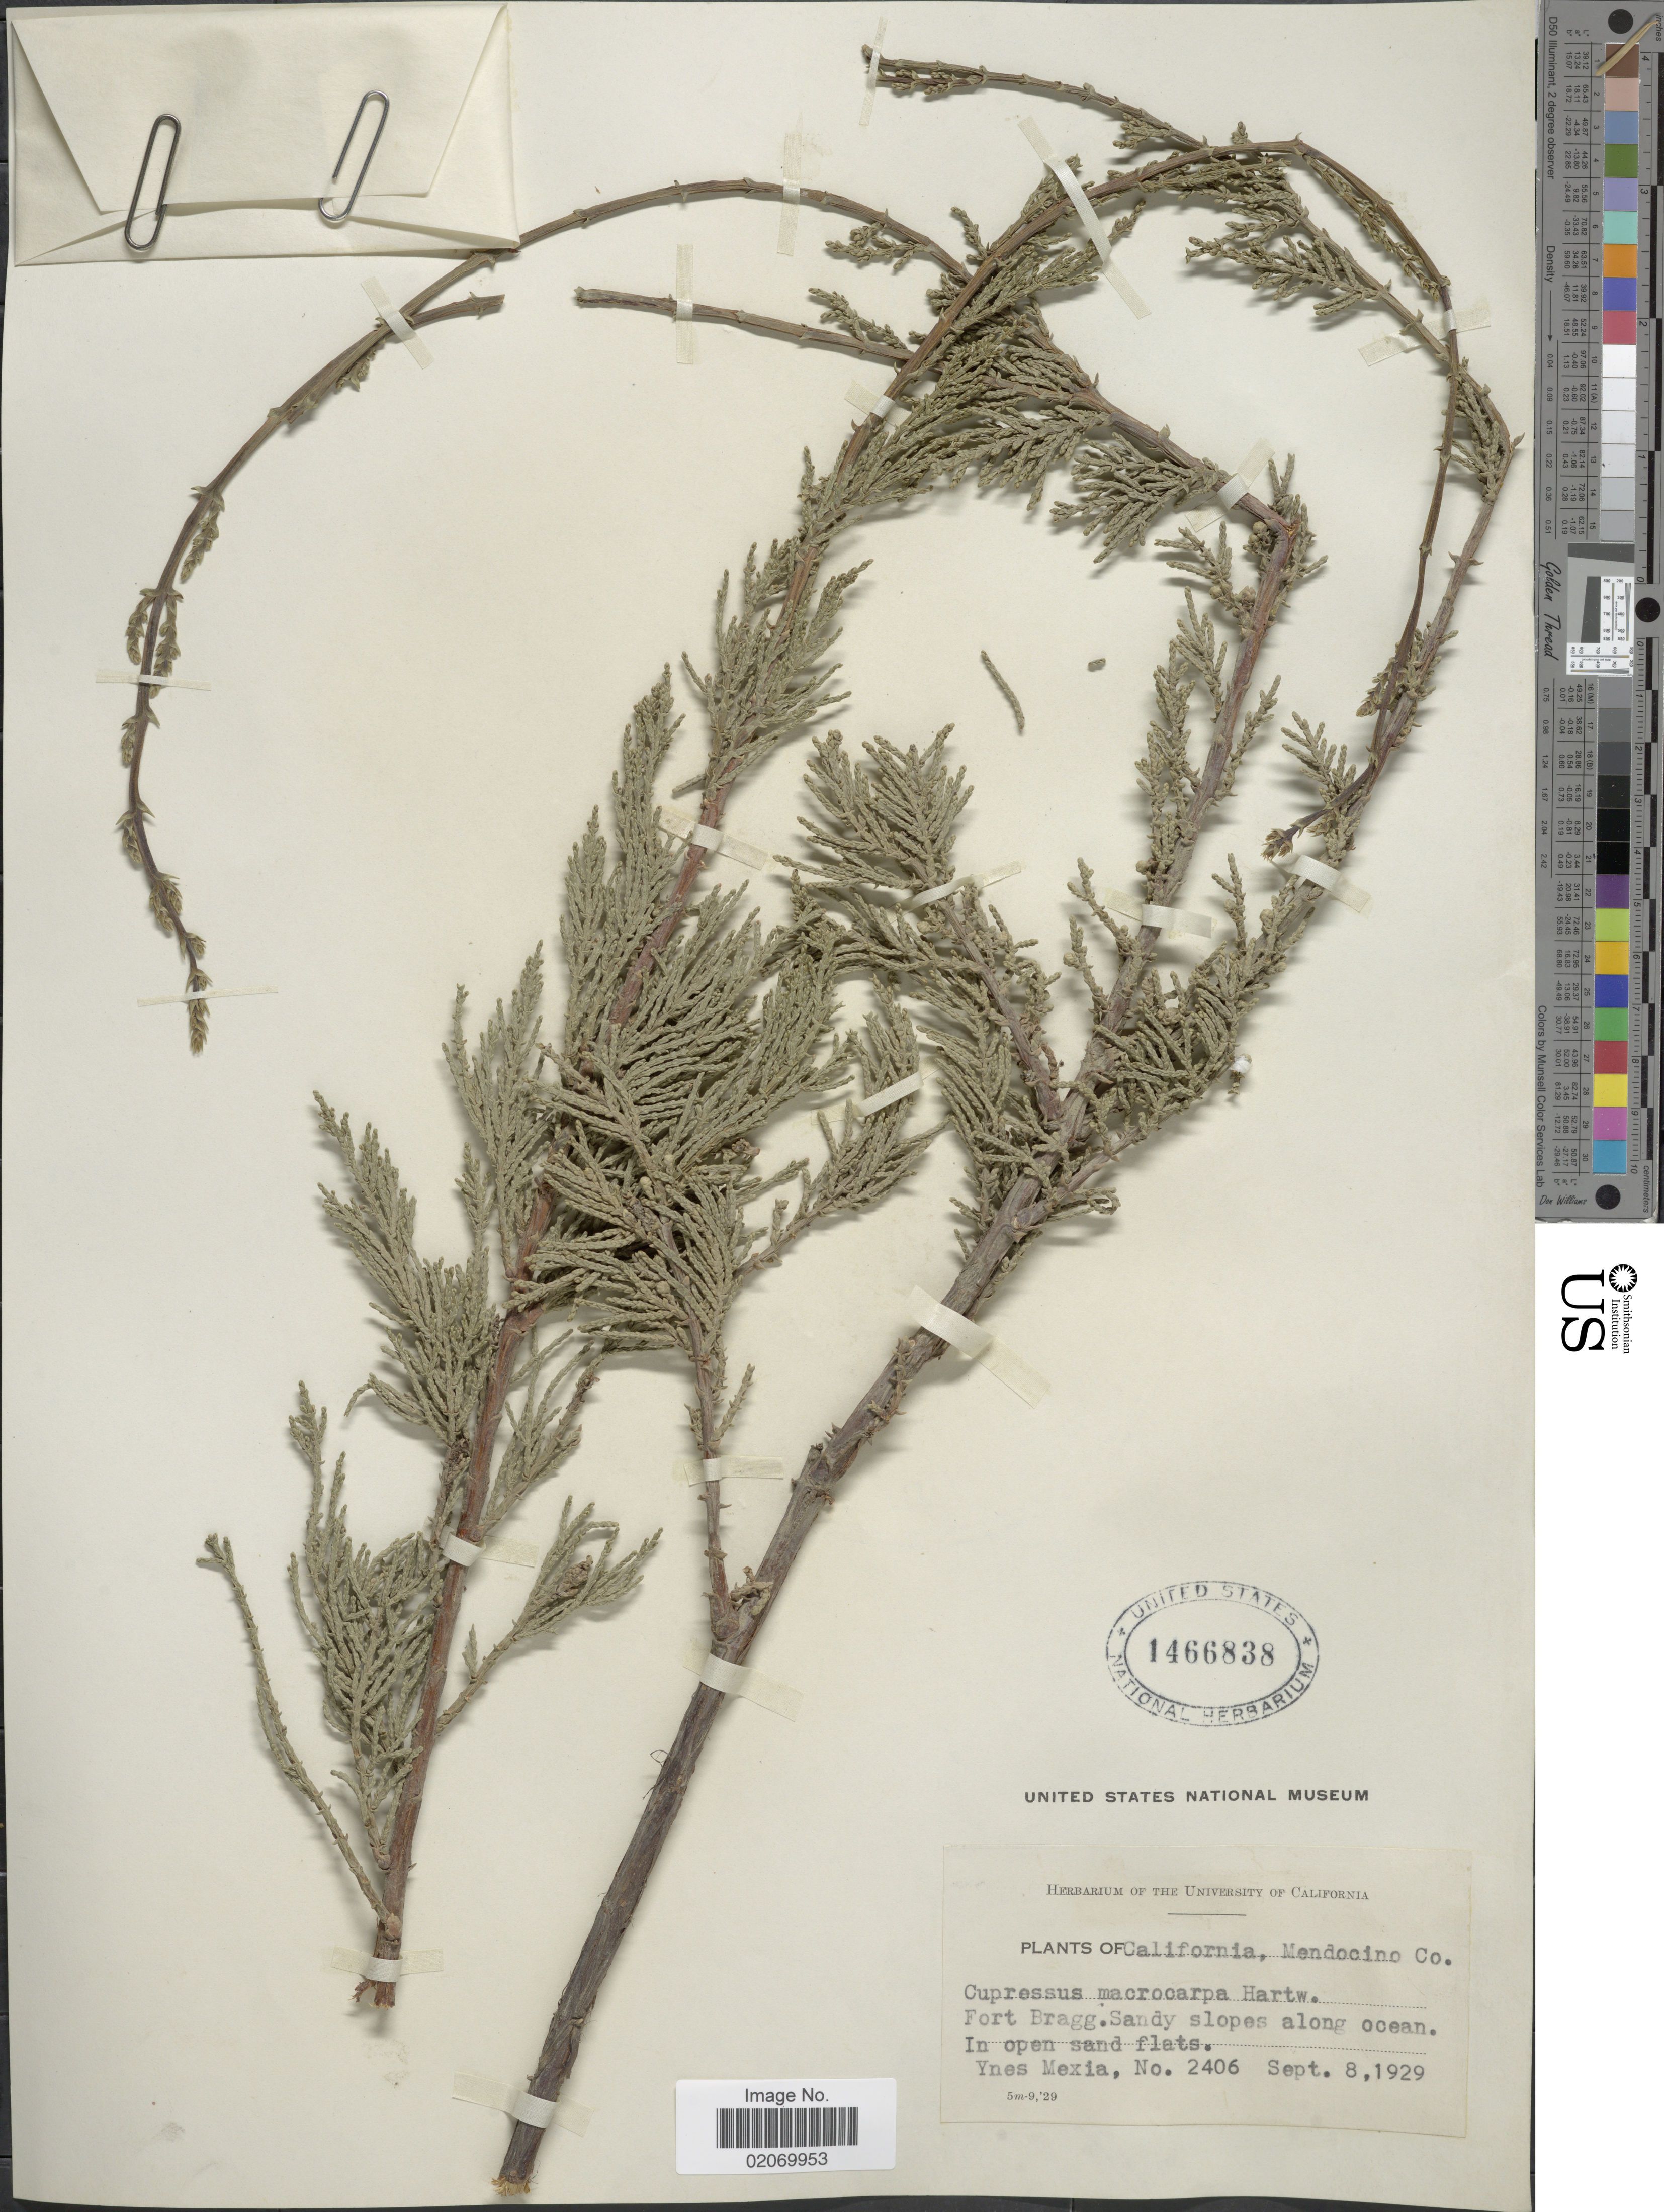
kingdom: Plantae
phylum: Tracheophyta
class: Pinopsida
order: Pinales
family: Cupressaceae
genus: Hesperocyparis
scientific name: Hesperocyparis macrocarpa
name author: (Hartw. ex Gordon) Bartel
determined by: (US) Smithsonian Institution - National Museum of Natural History - Department of Botany (UNITED STATES)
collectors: Y. Mexia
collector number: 2406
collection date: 1929-09-08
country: United States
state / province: California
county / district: Mendocino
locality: Mendocino Co, Fort Bragg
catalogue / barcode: US 1466838